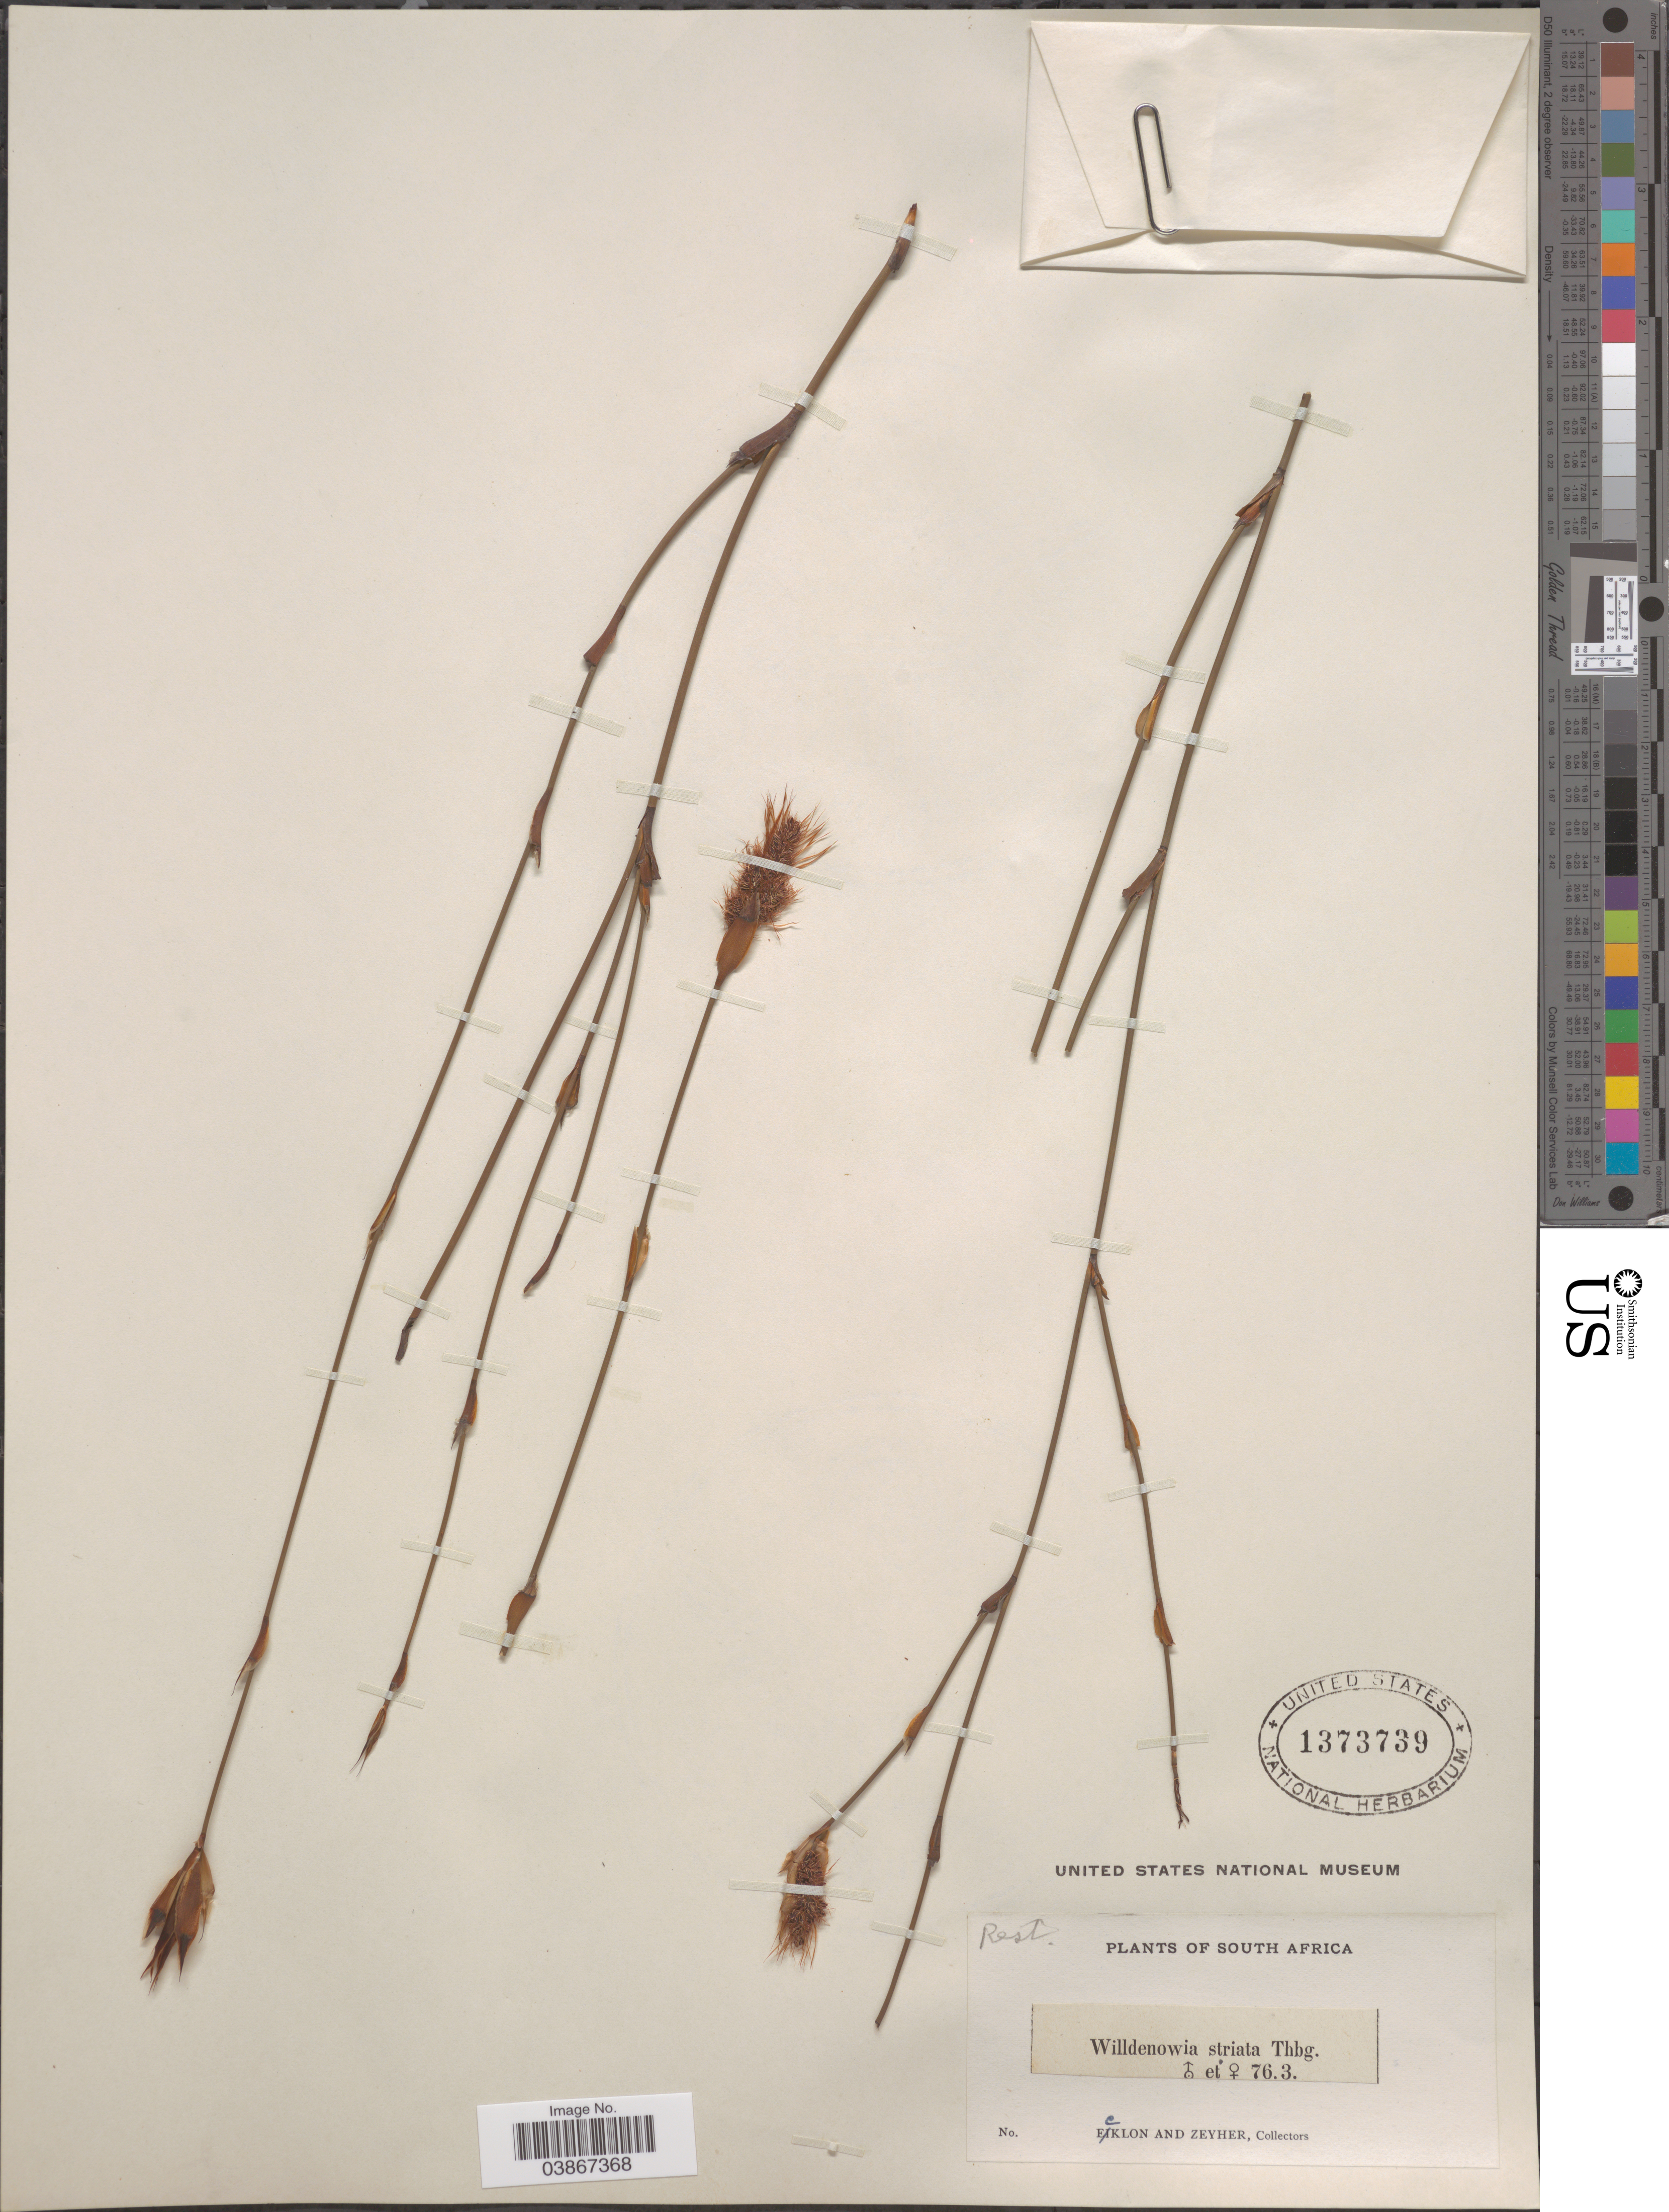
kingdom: Plantae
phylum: Tracheophyta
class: Liliopsida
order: Poales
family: Restionaceae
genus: Willdenowia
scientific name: Willdenowia striata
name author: Thunb.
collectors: -. Ecklon & -. Zeyher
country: South Africa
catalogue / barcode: US 1373739